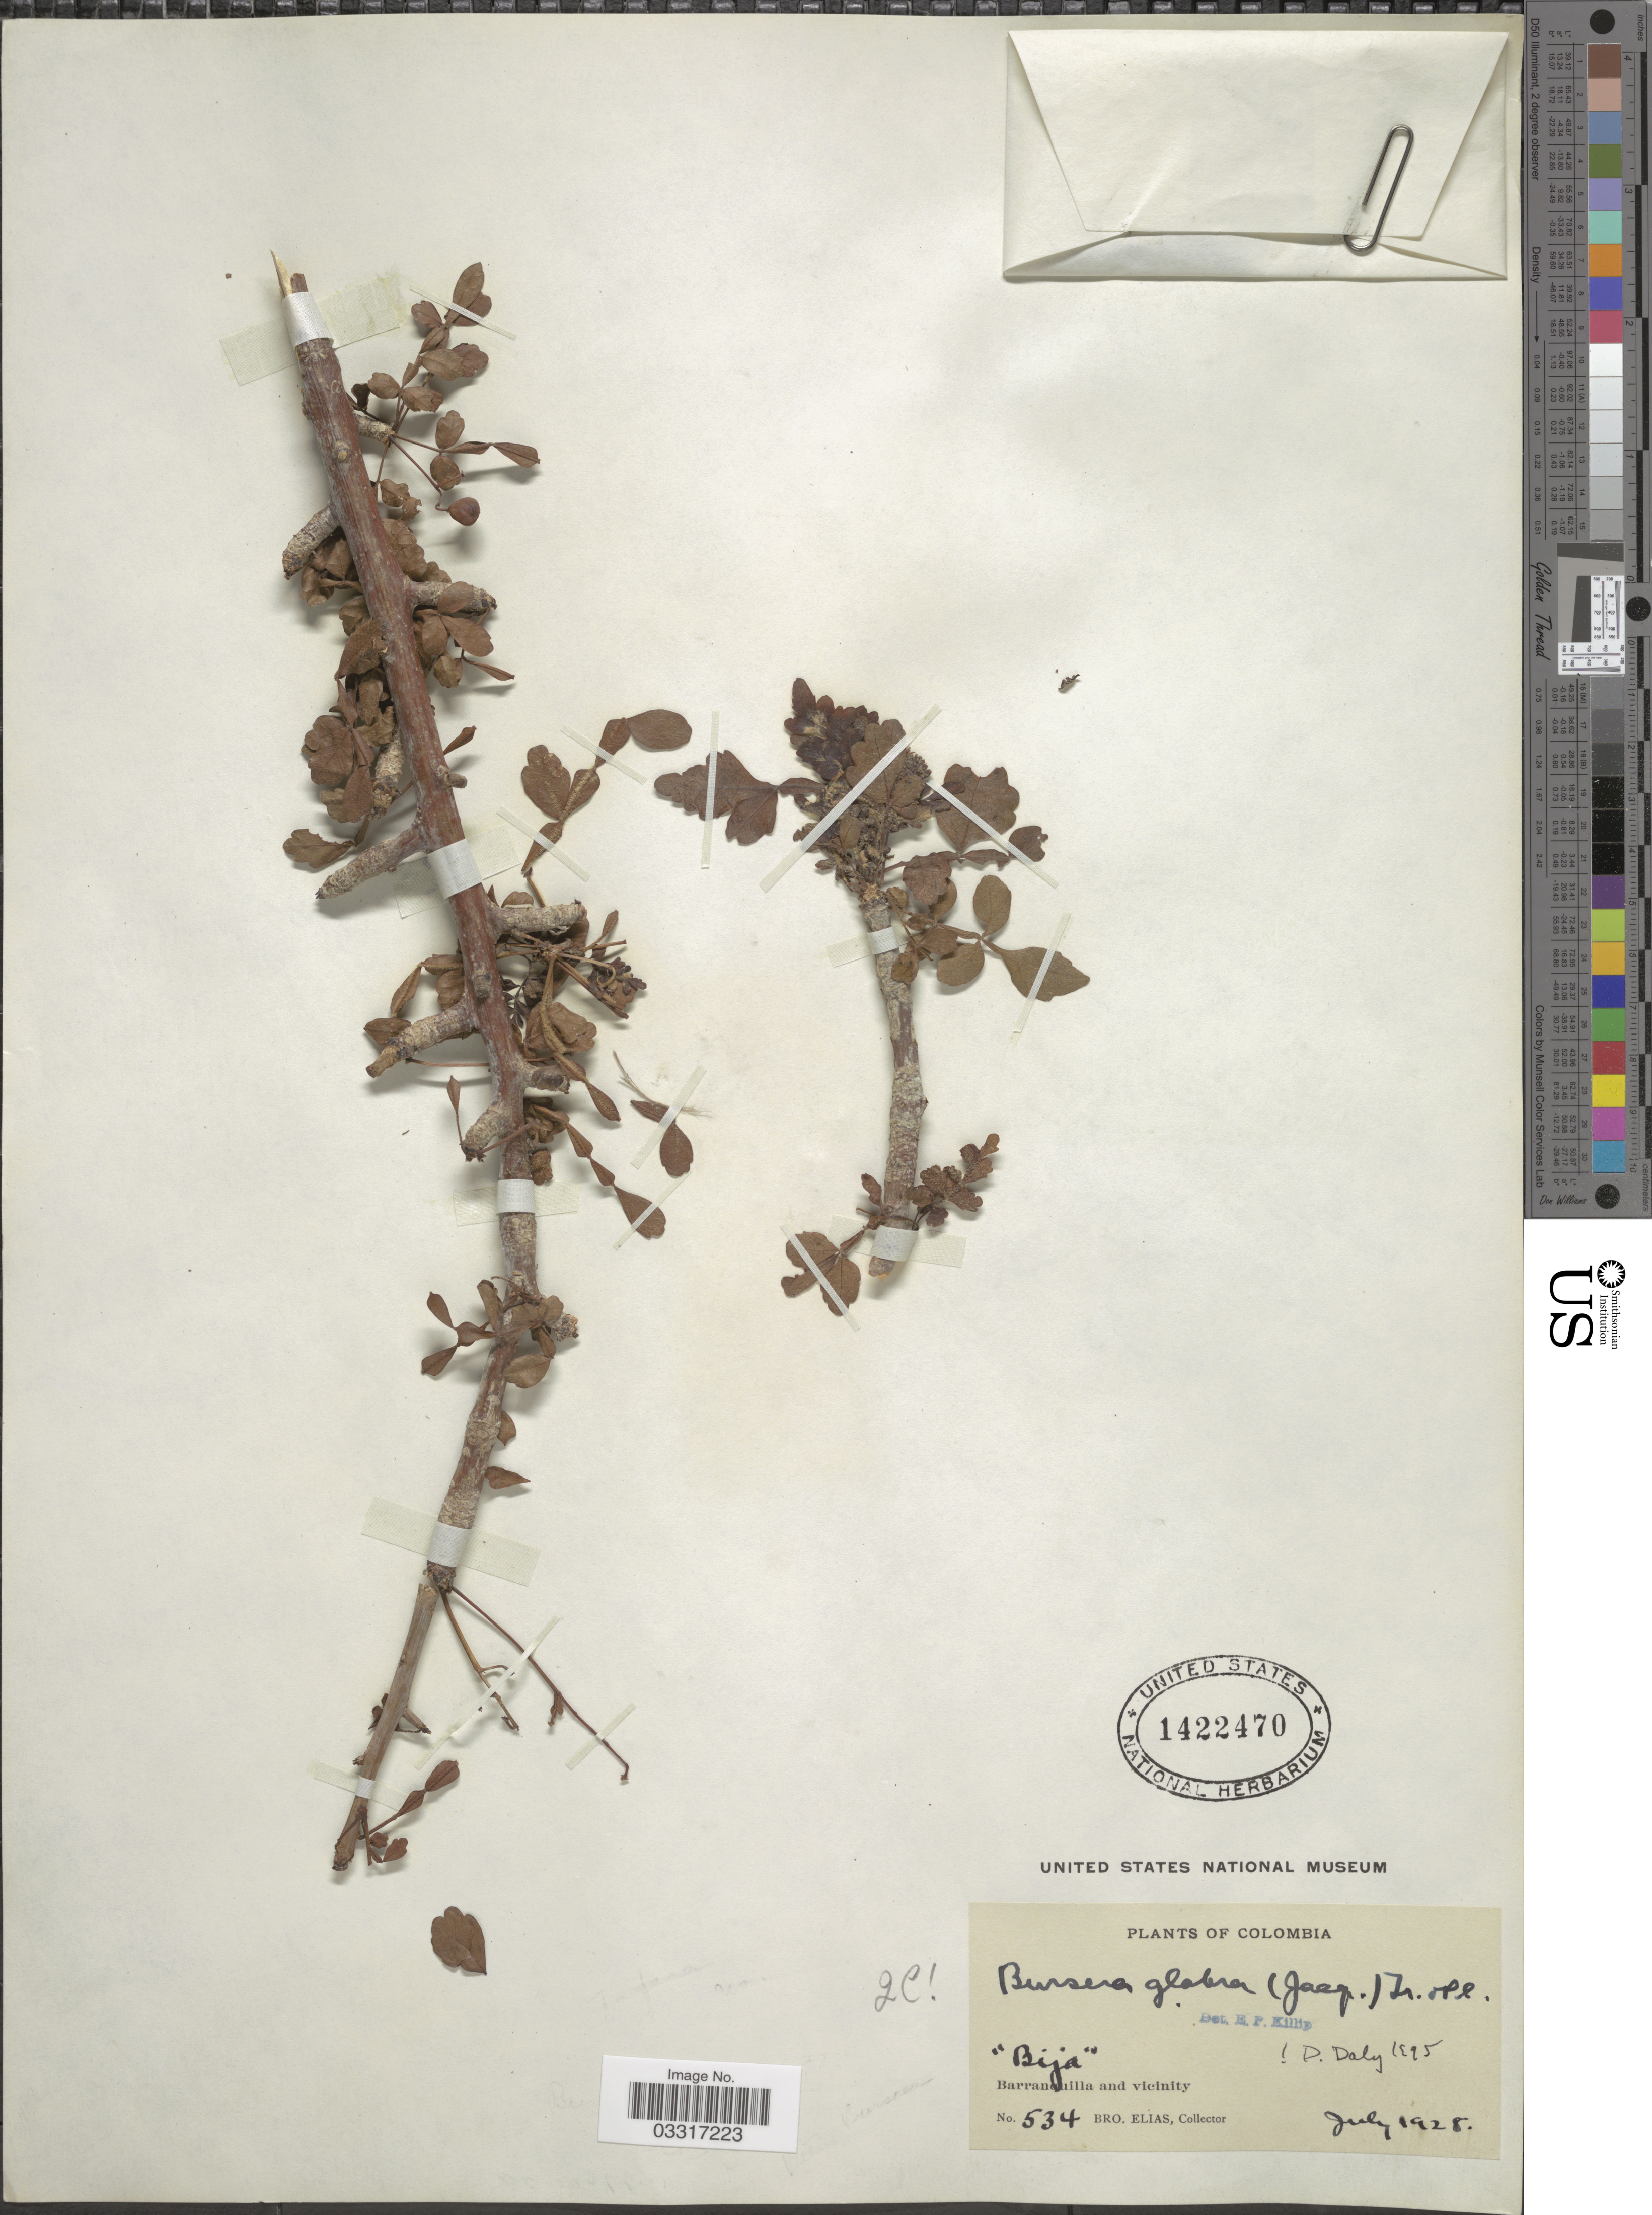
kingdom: Plantae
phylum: Tracheophyta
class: Magnoliopsida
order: Sapindales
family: Burseraceae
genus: Bursera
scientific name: Bursera glabra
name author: (Jacq.) Triana & Planch.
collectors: Bro. Elias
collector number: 534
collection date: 1928-07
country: Colombia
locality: Barranquilla and vicinity.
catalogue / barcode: US 1422470